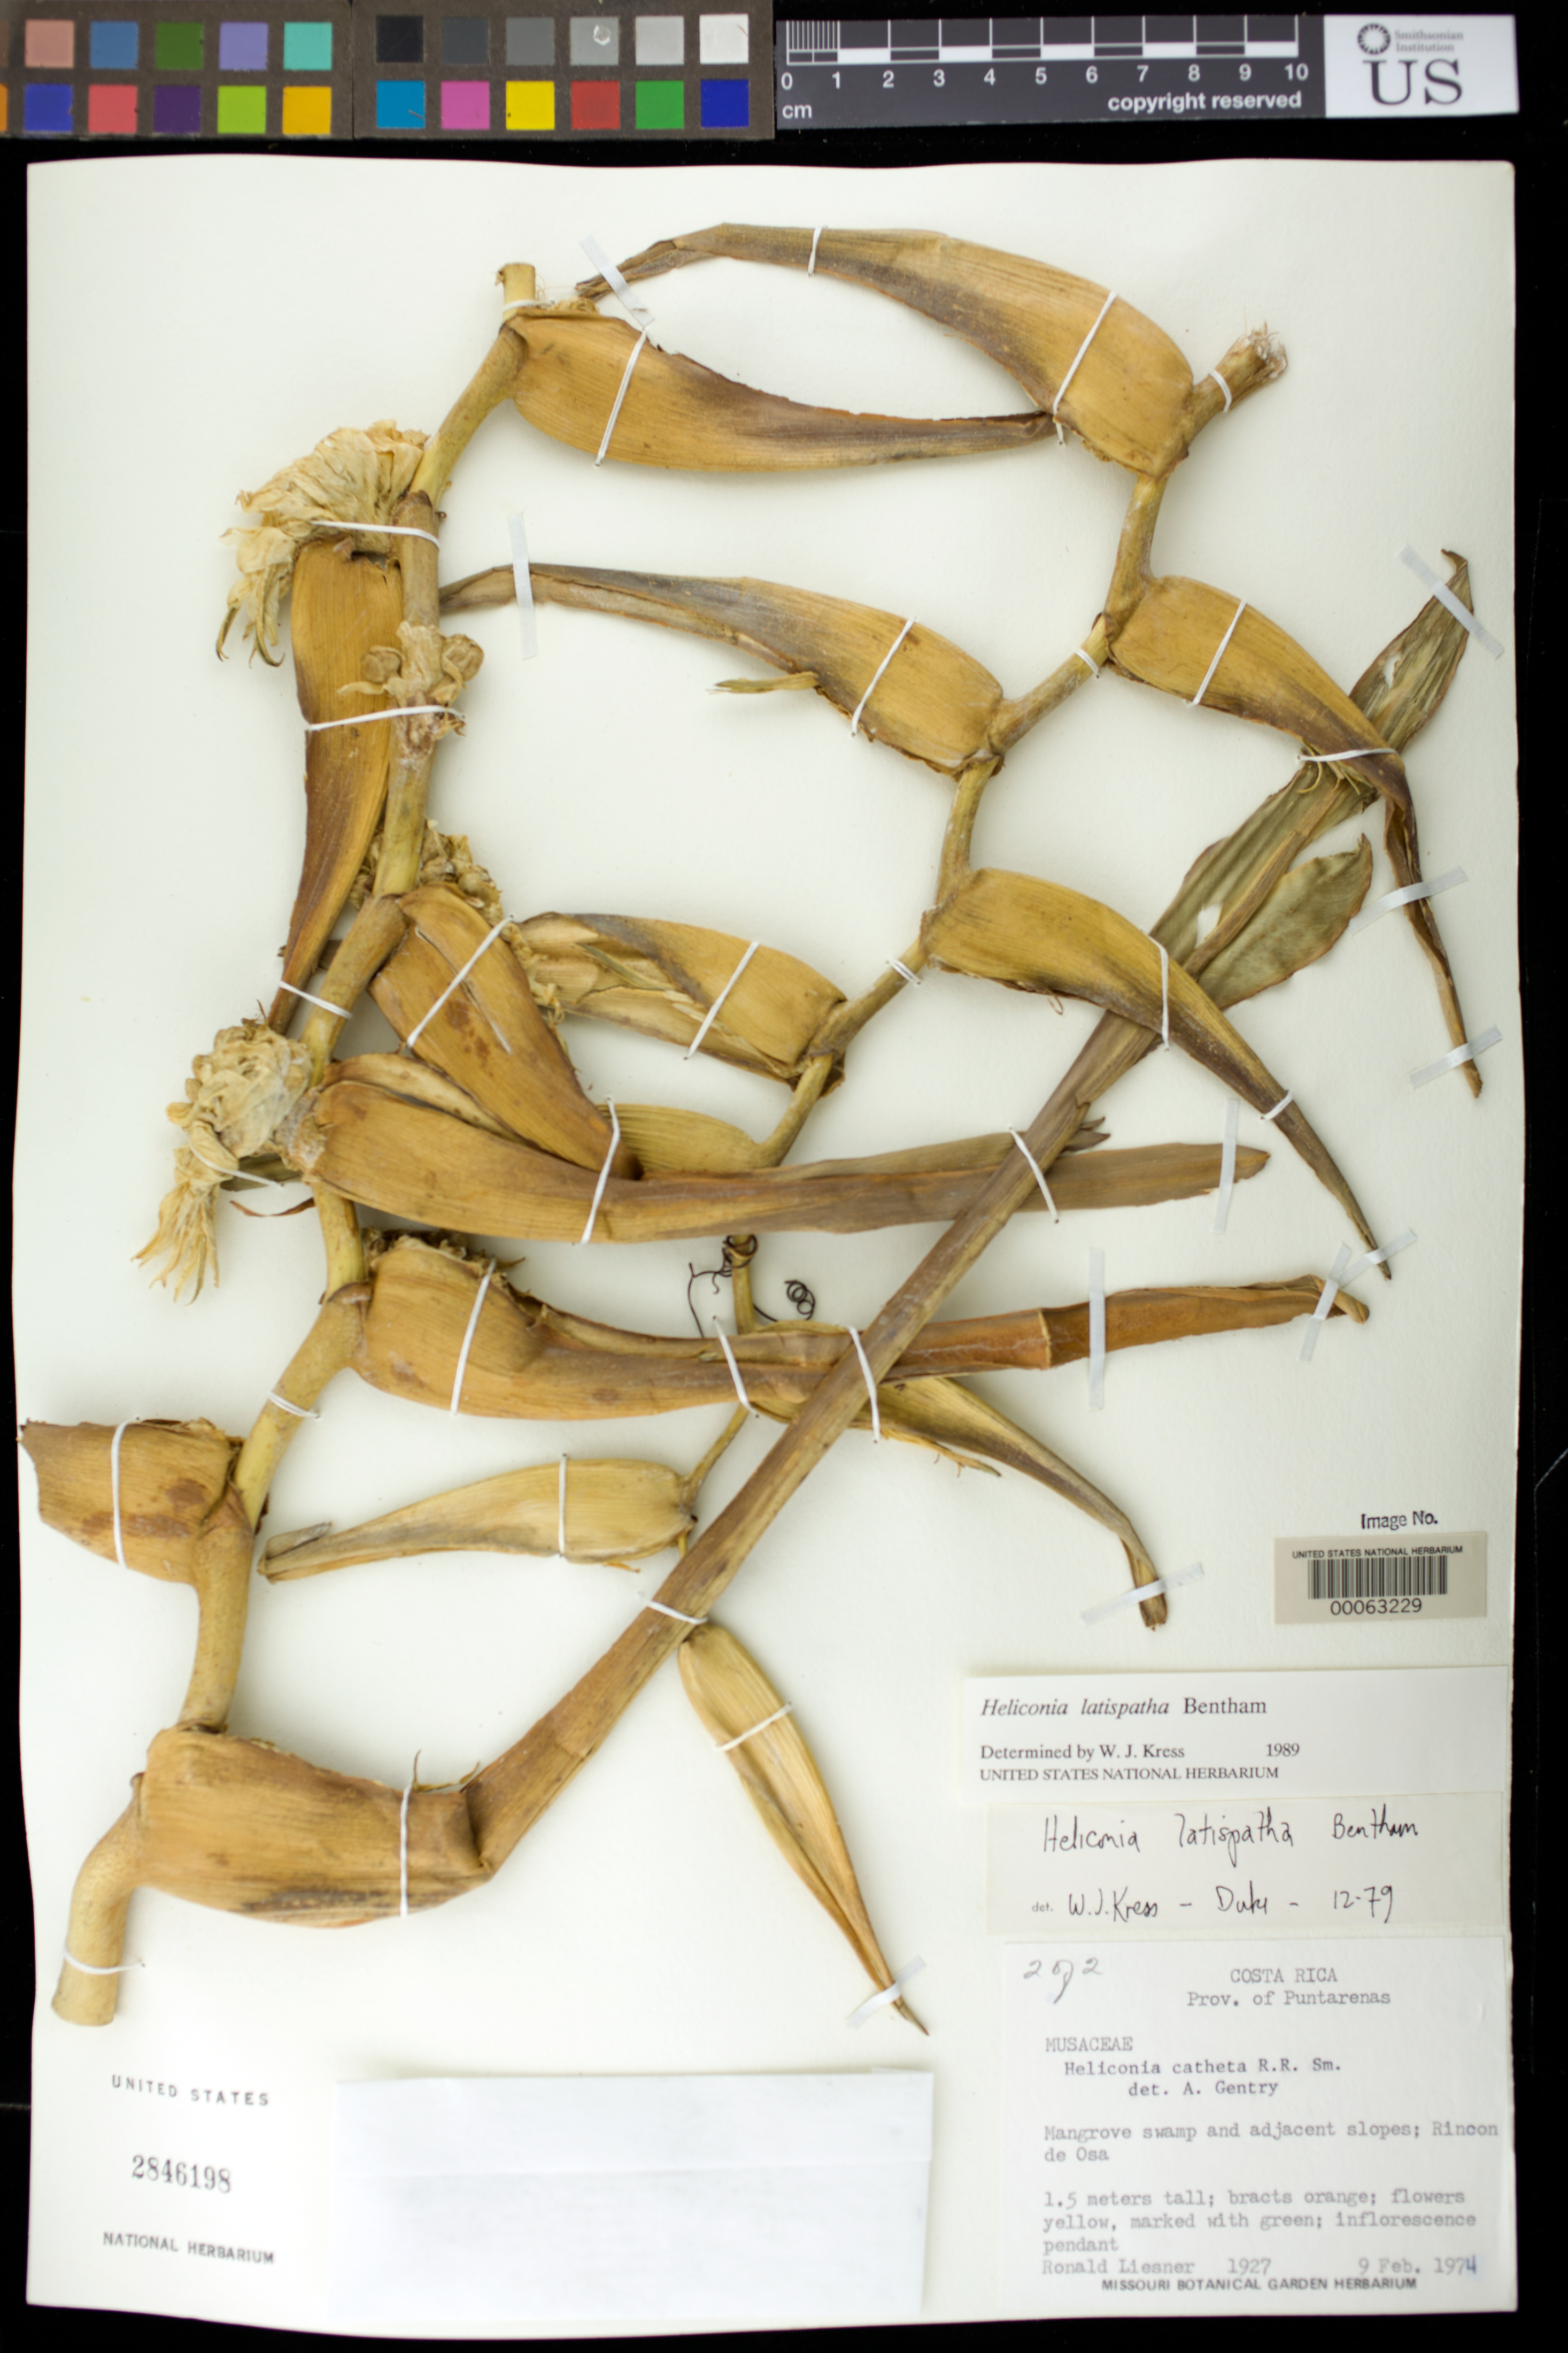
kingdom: Plantae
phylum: Tracheophyta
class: Liliopsida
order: Zingiberales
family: Heliconiaceae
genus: Heliconia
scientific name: Heliconia latispatha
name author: Benth.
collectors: R. L. Liesner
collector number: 1927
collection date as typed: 09 Feb 1974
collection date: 1974-02-09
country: Costa Rica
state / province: Puntarenas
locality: Mangrove swamp and adjacent slopes; rincon de osa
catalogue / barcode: US 2846198